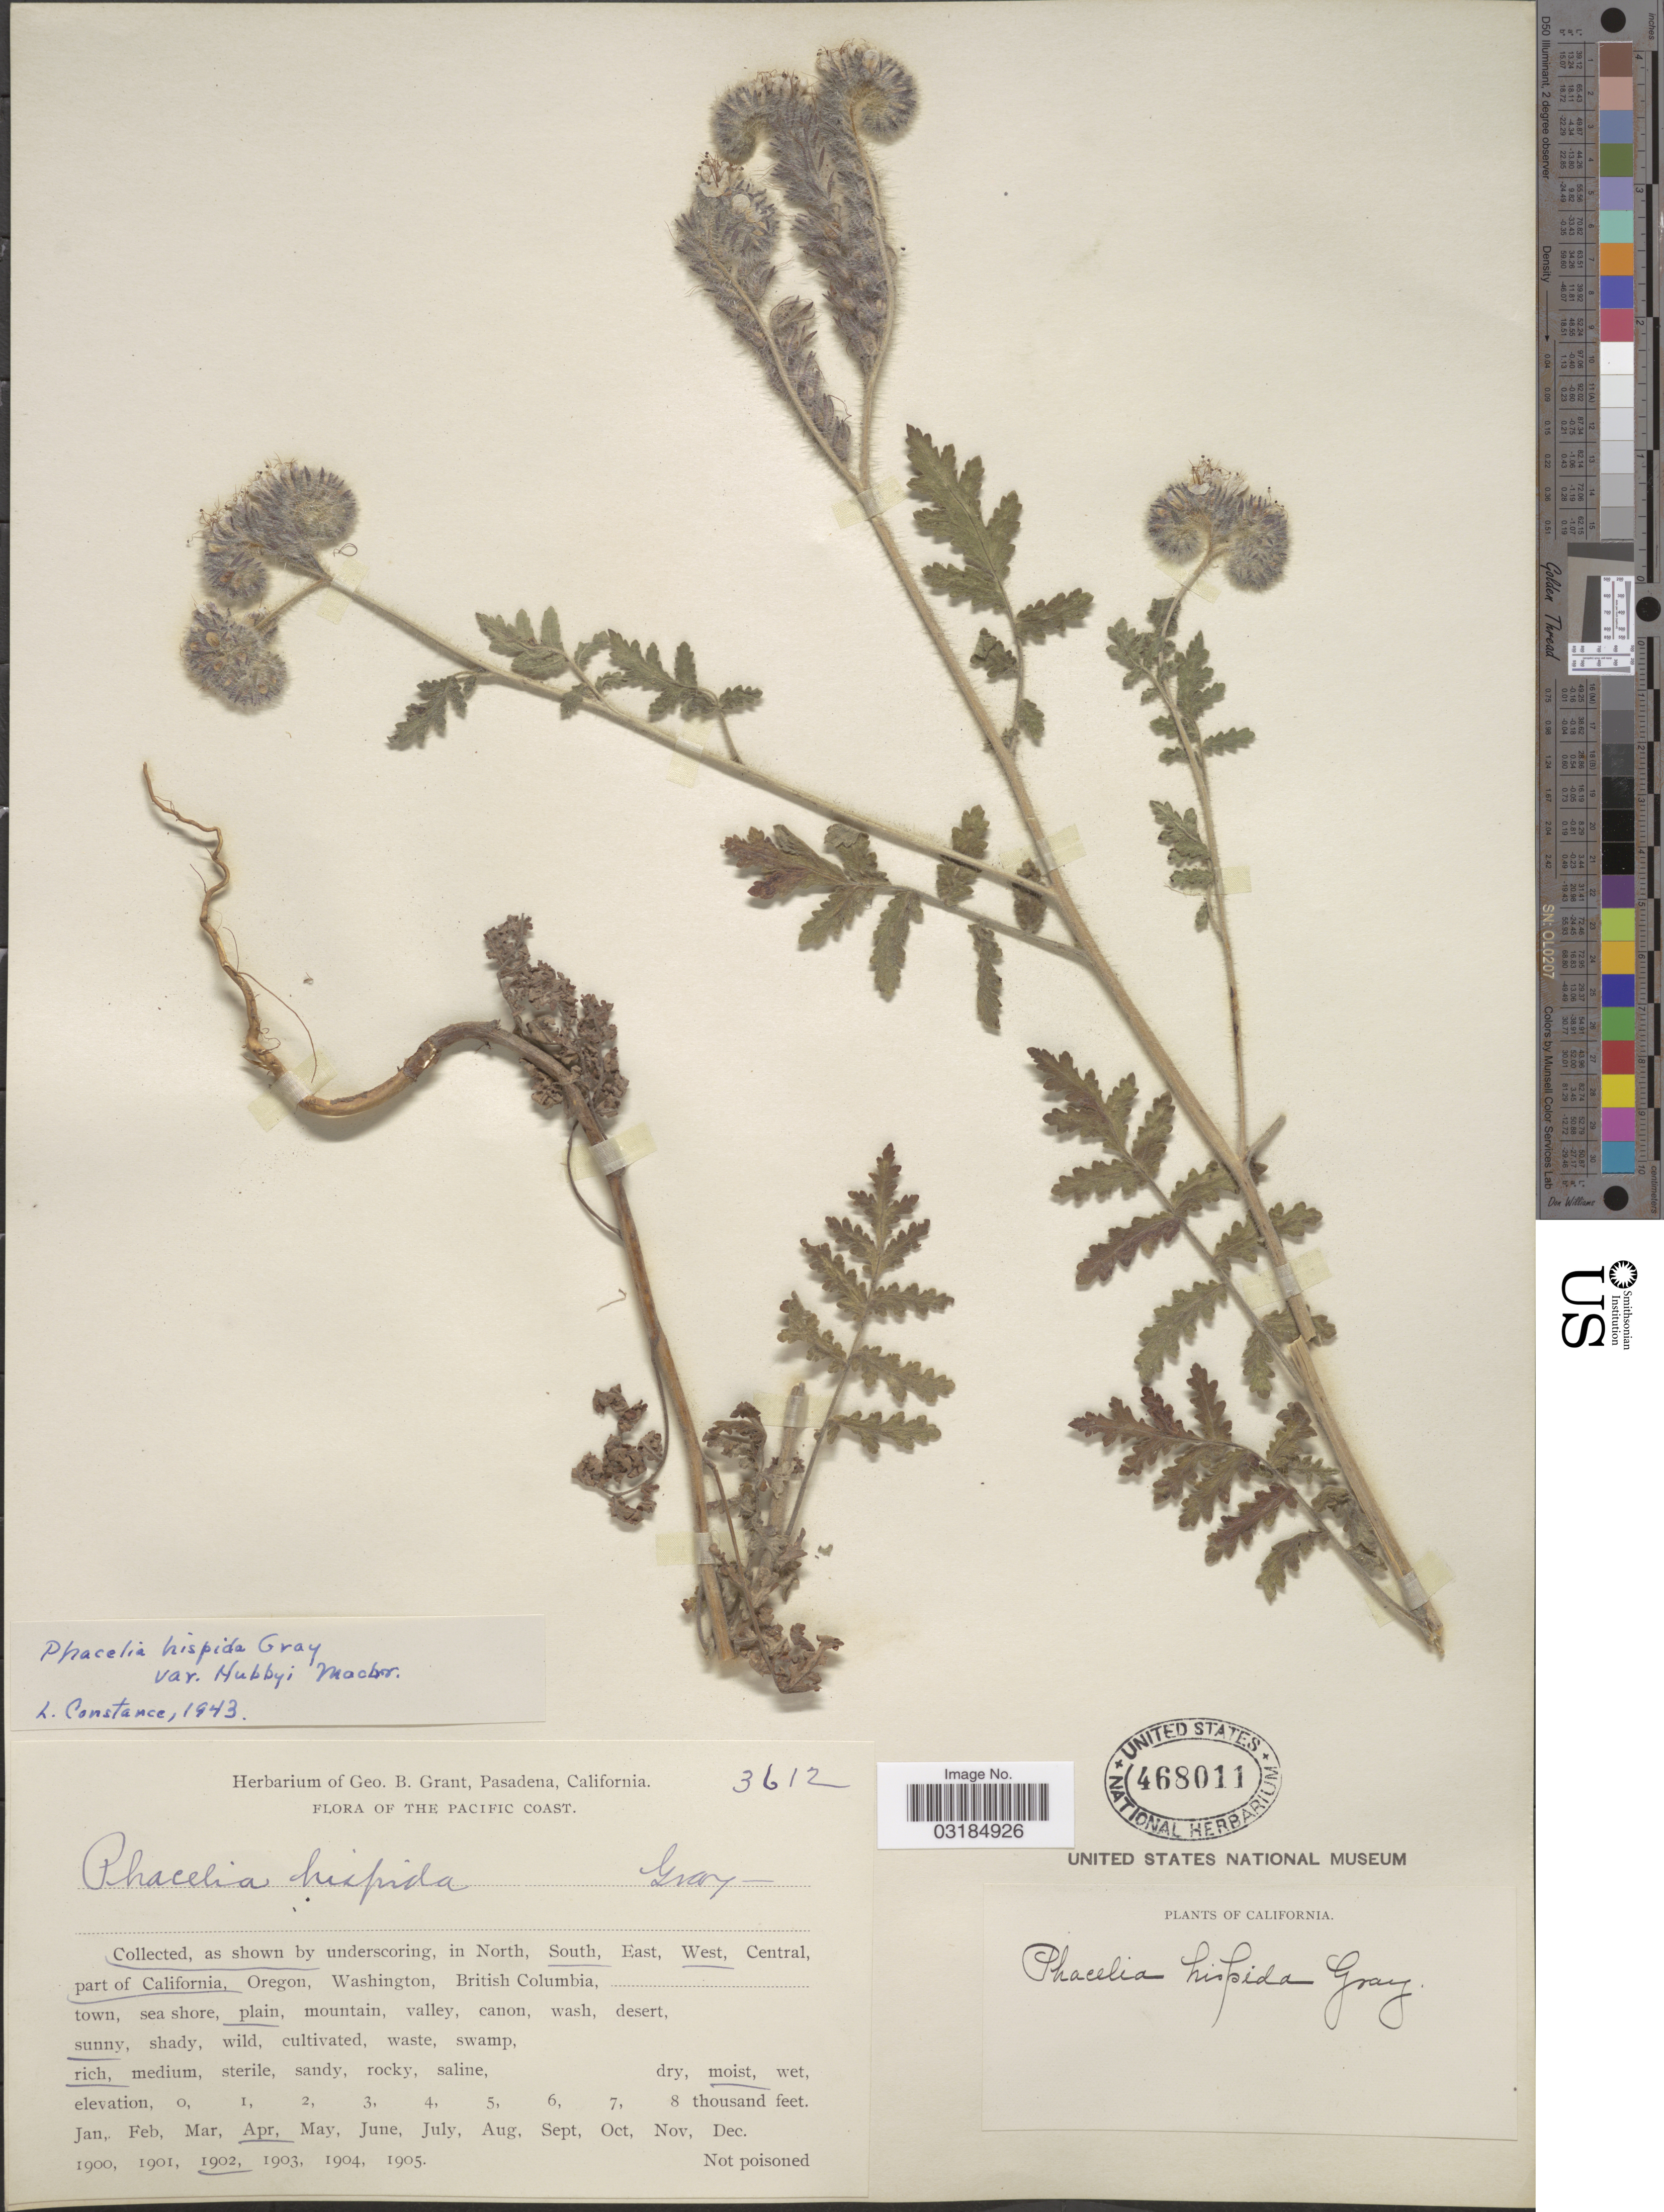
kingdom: Plantae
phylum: Tracheophyta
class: Magnoliopsida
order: Boraginales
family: Hydrophyllaceae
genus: Phacelia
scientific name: Phacelia cicutaria var. hubbyi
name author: (J.F. Macbr.) J.T. Howell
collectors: ex herb. Geo. B. Grant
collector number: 3612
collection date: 1902-04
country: United States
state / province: California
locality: Pacific Coast. South, West part of California.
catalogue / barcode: US 468011